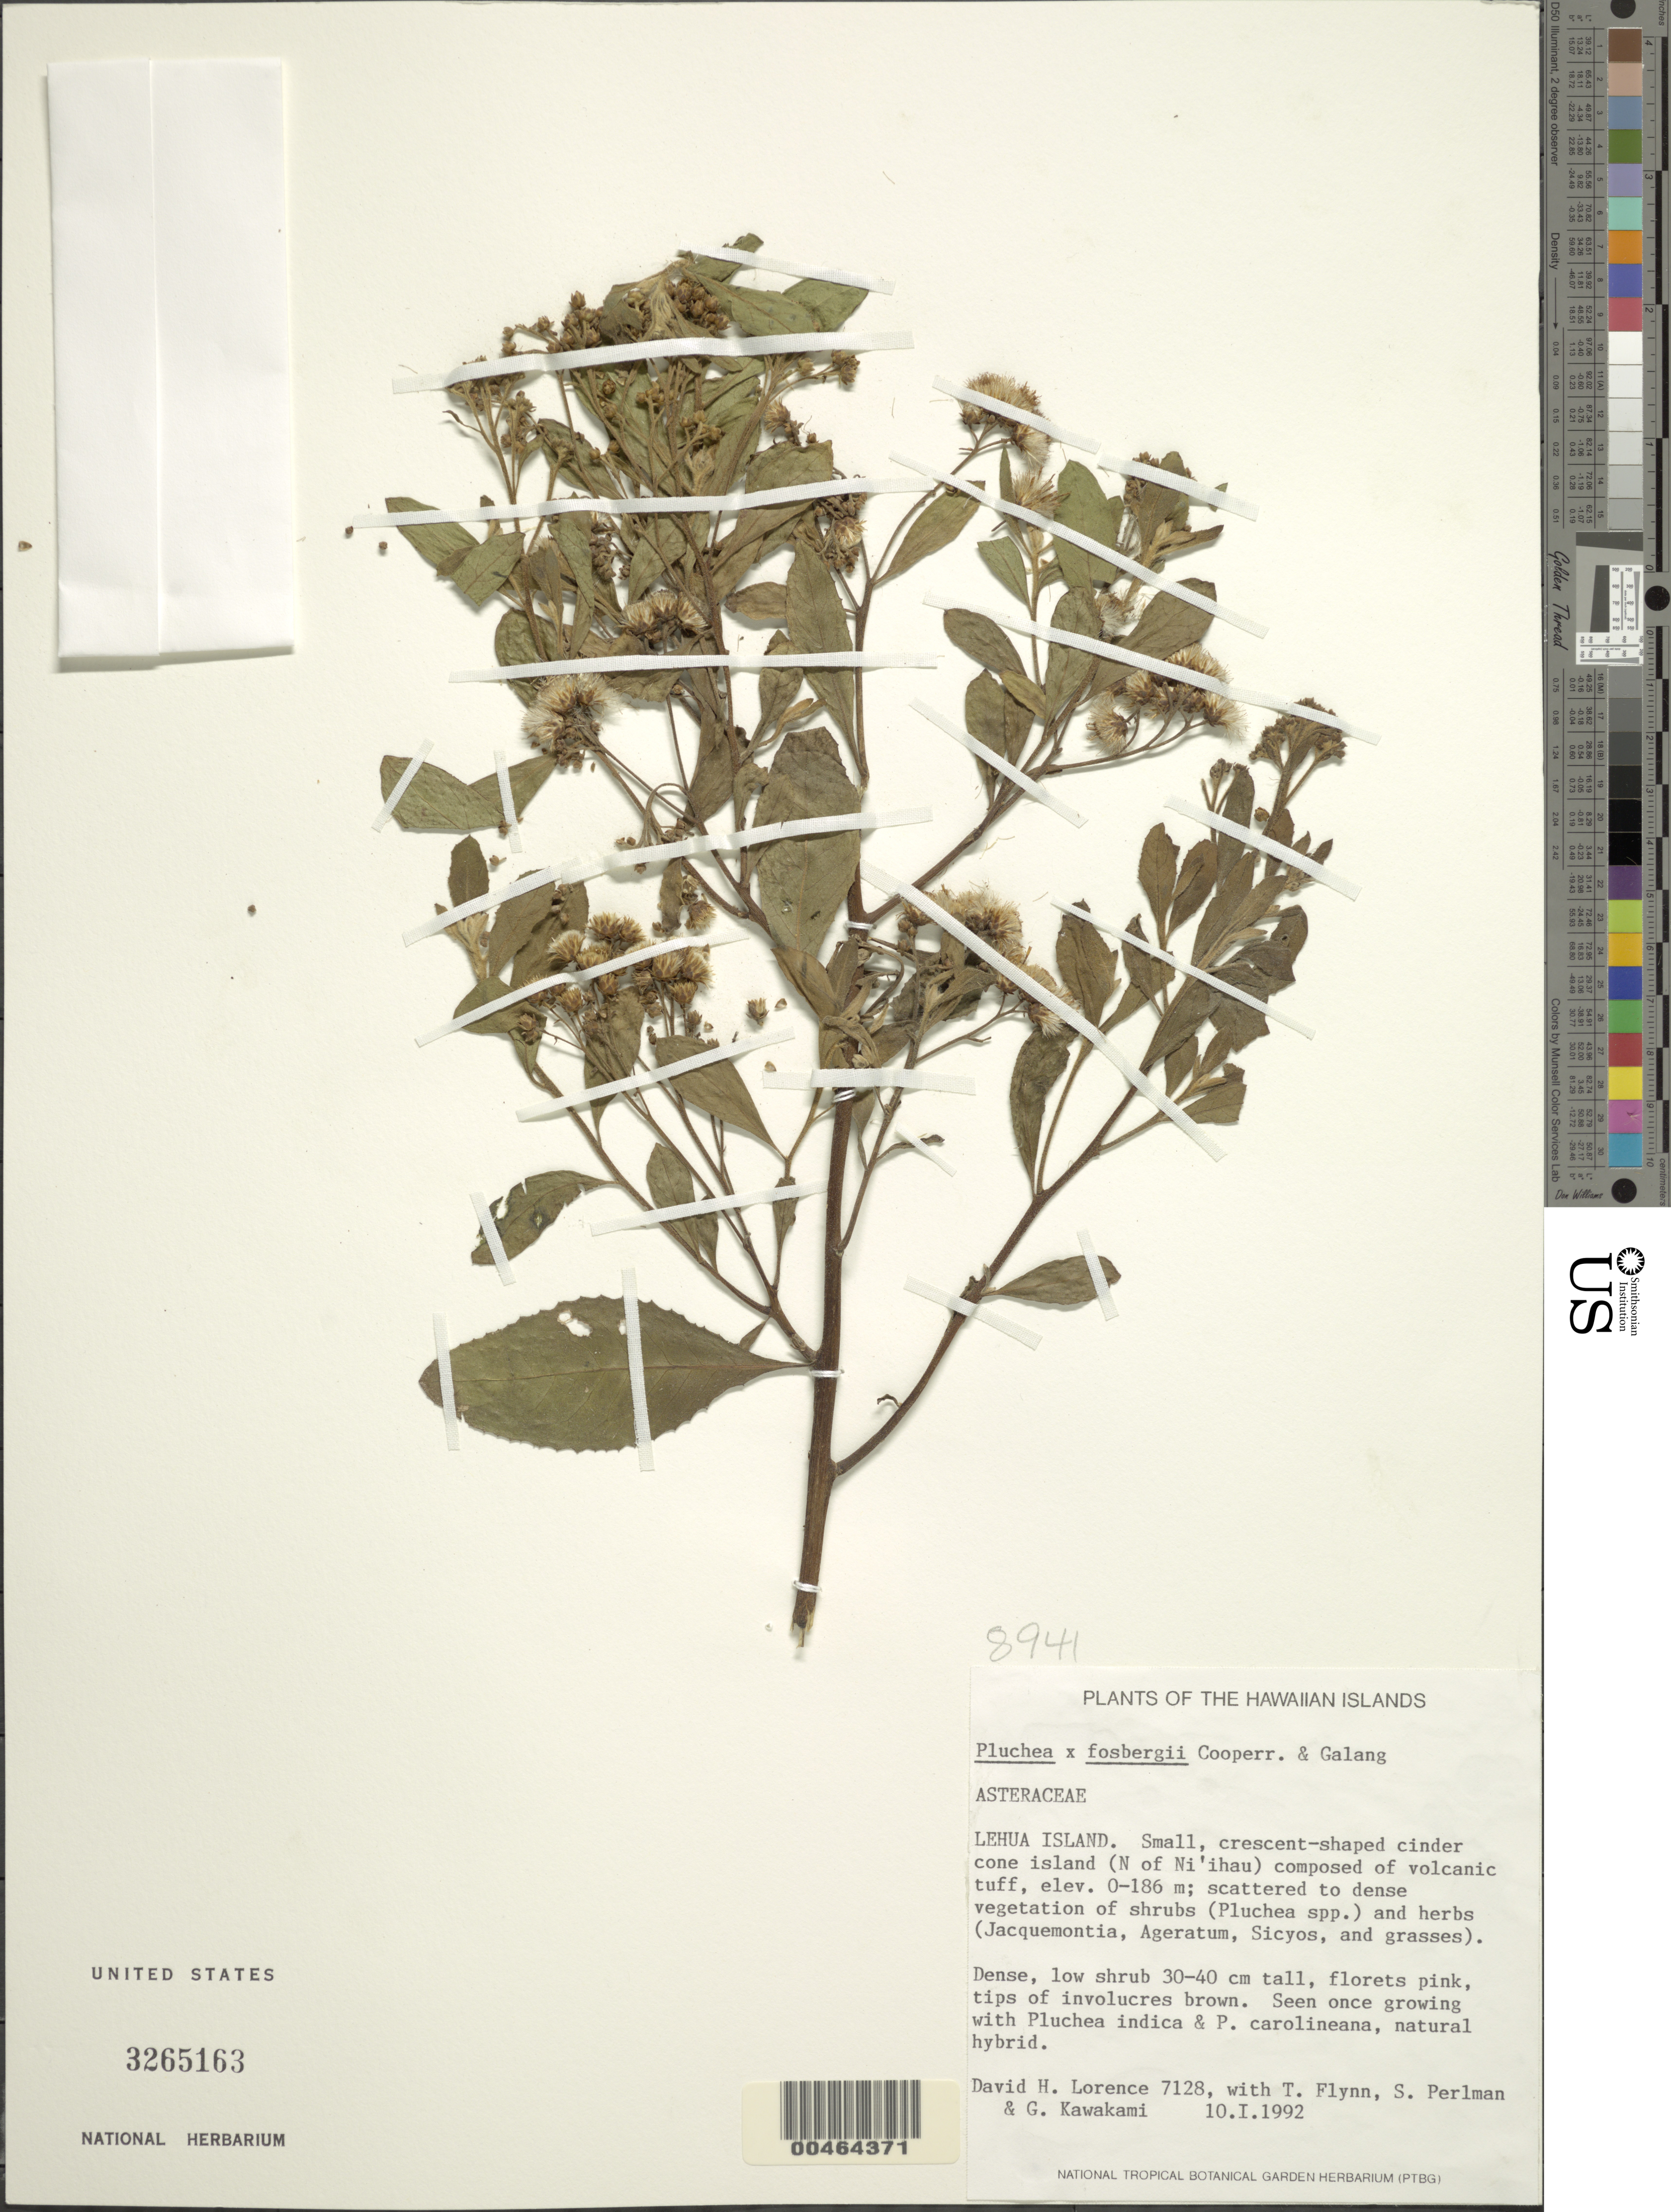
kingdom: Plantae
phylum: Tracheophyta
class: Magnoliopsida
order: Asterales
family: Asteraceae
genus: Pluchea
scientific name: Pluchea x fosbergii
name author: Cooperr. & Galang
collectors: D. Lorence, T. W. Flynn, S. P. Perlman & G. Kawakami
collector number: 7128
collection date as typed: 10 Jan 1992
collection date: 1992-01-10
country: United States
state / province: Hawaii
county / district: Kauai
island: Lehua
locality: Small, crescent-shaped cinder cone island (N of Ni'ihau).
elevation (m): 0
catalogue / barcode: US 3265163